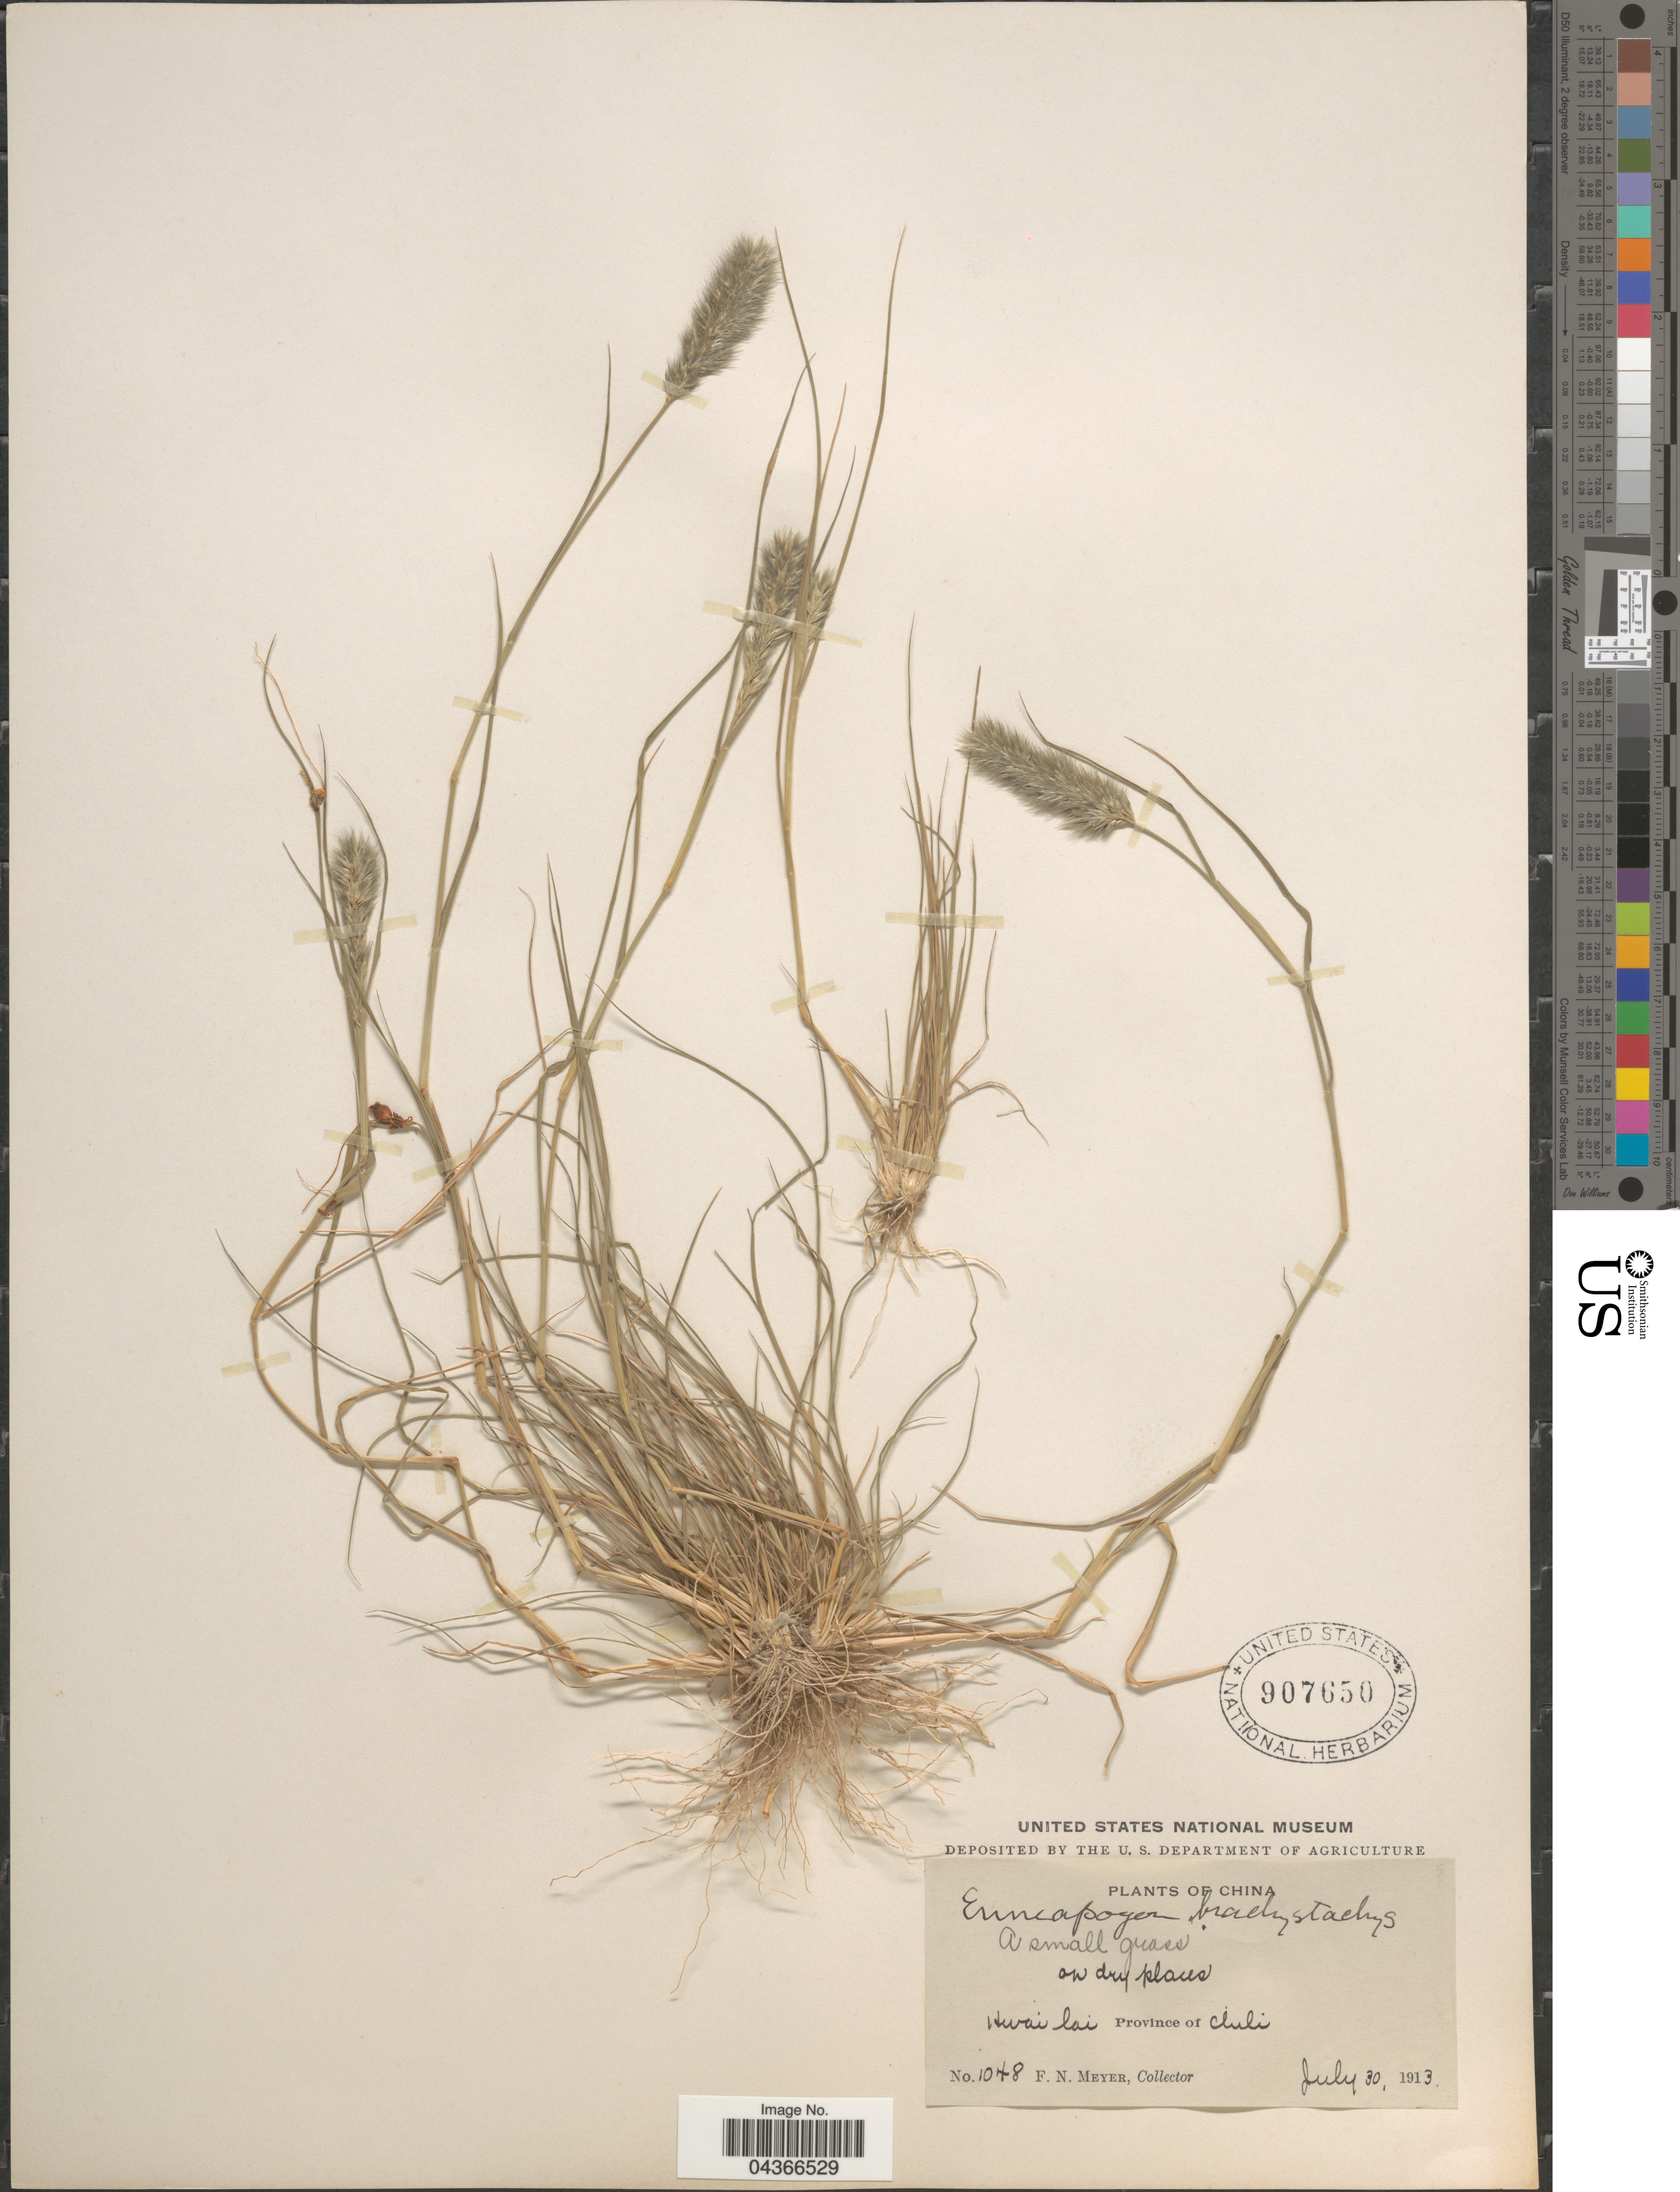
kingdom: Plantae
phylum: Tracheophyta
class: Liliopsida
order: Poales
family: Poaceae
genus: Enneapogon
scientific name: Enneapogon desvauxii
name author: P. Beauv.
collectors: F. N. Meyer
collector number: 1048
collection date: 1913-07-30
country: China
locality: Huai lai. Province of Chili.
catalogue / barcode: US 907650